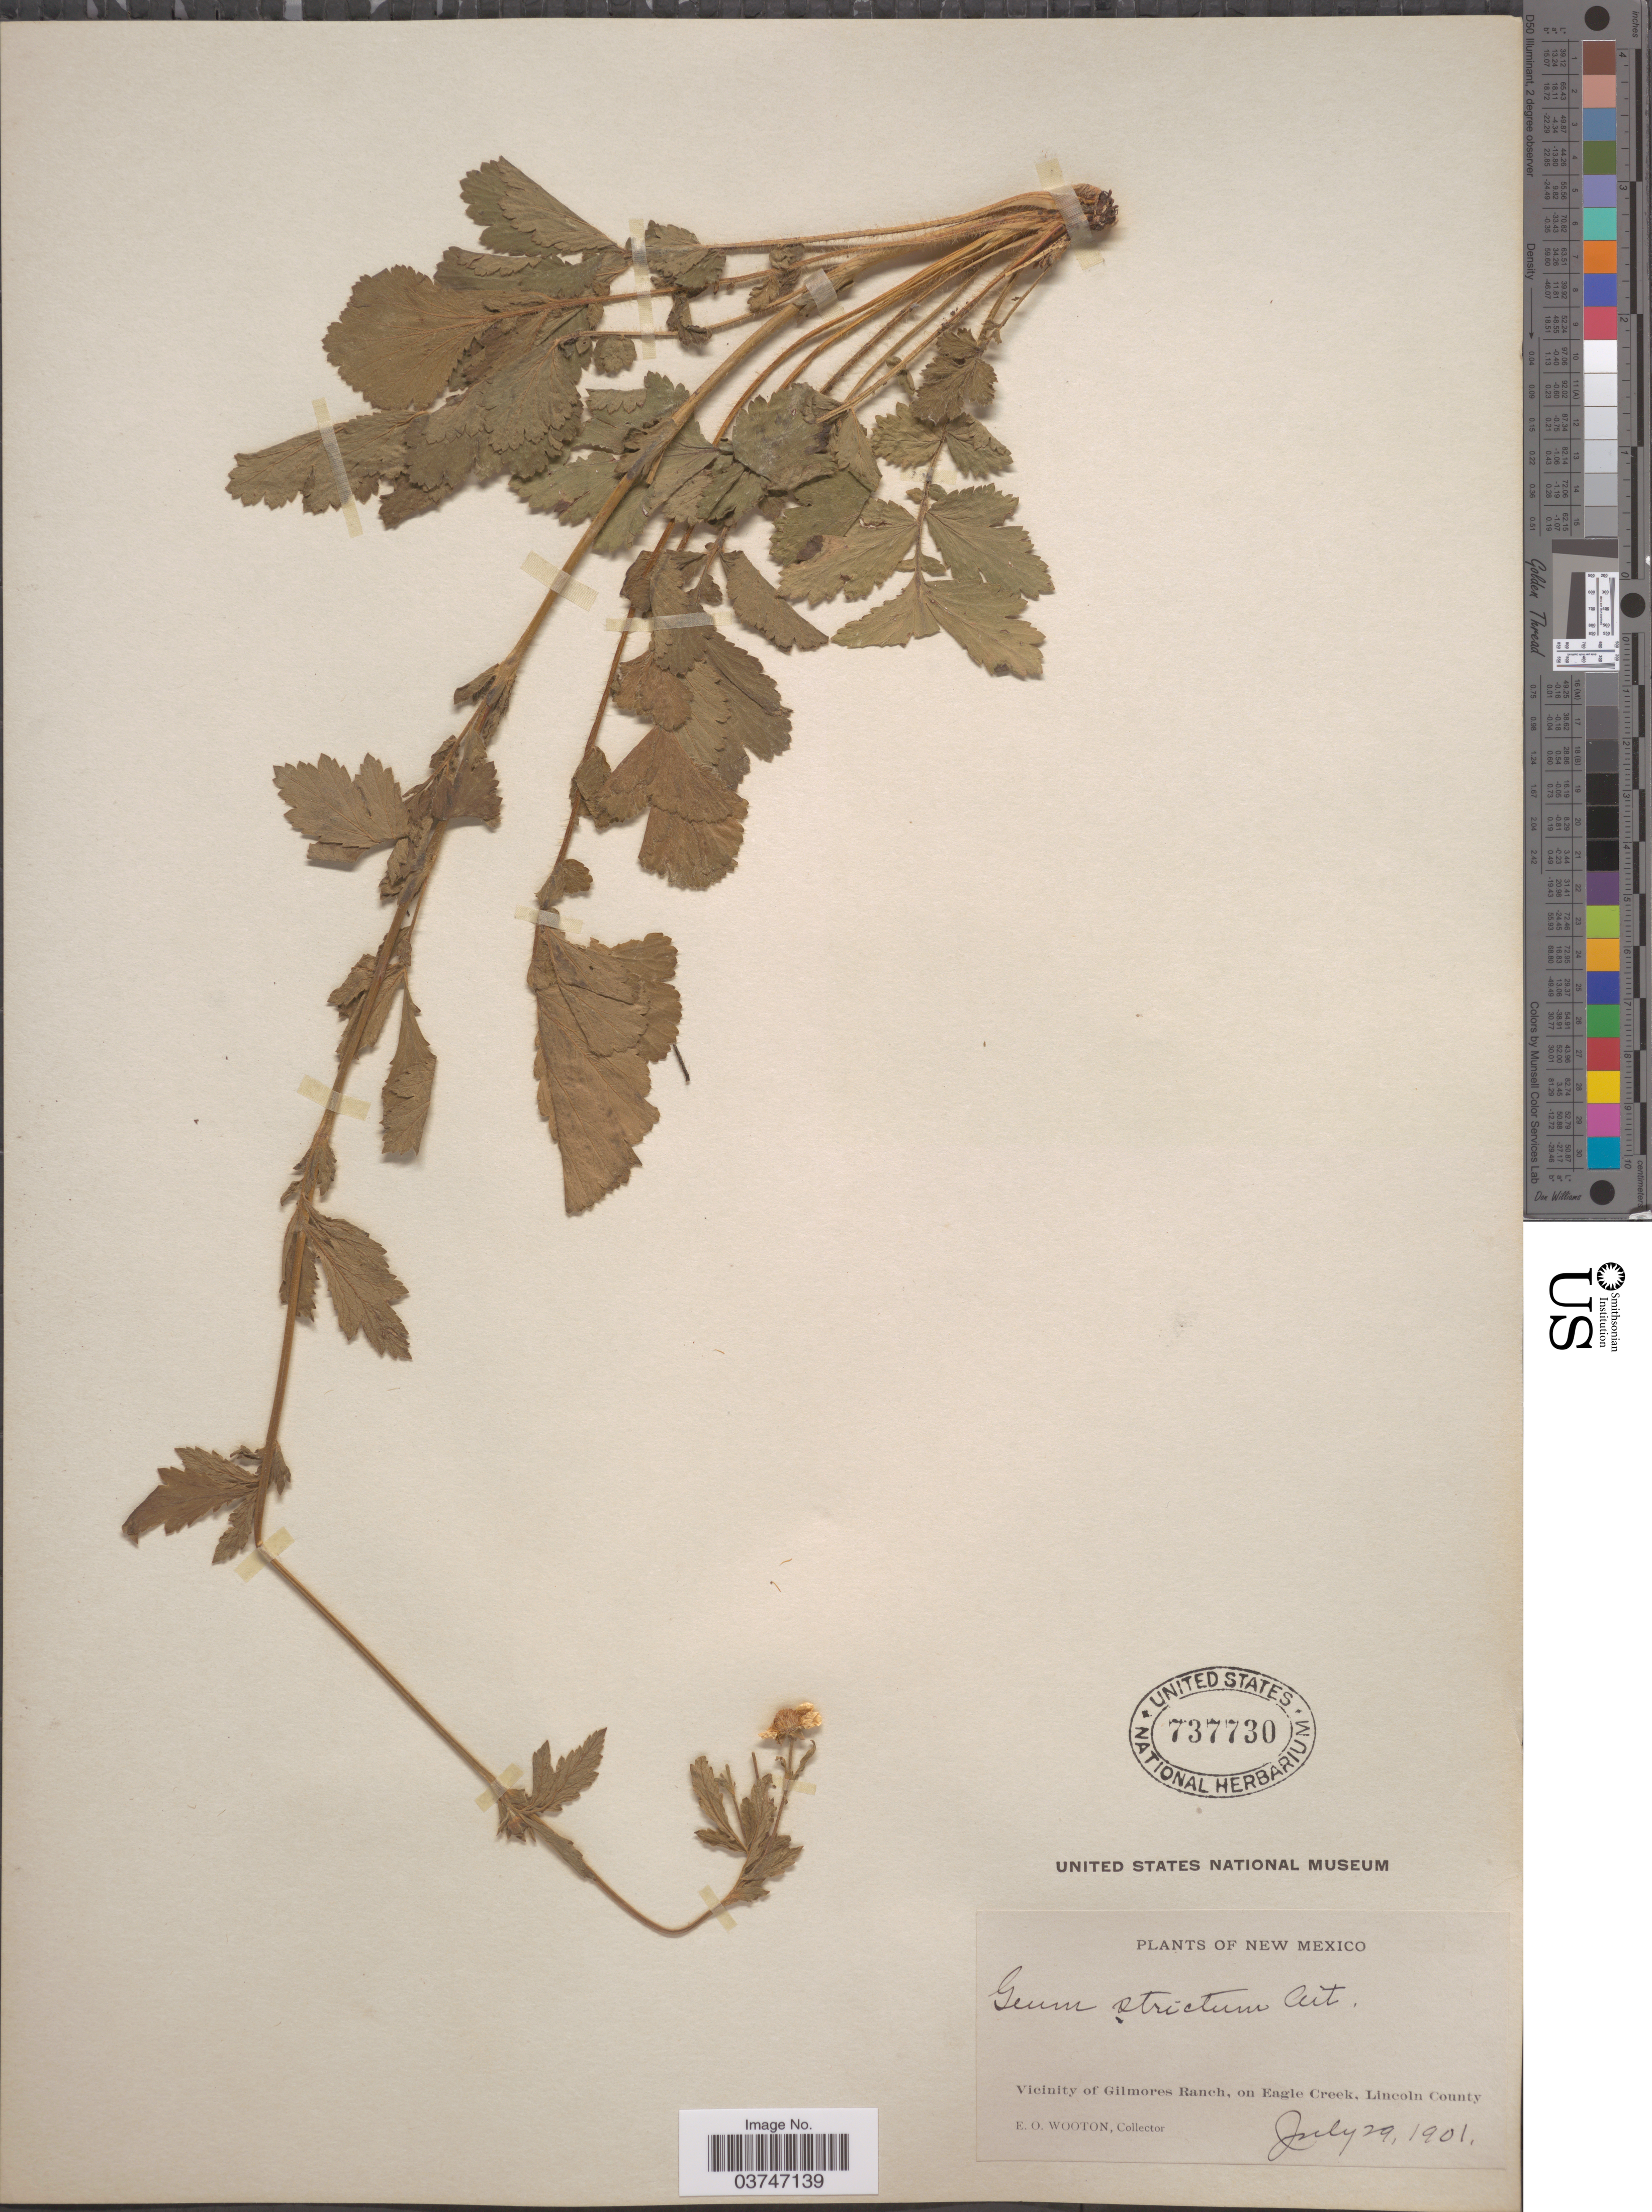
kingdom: Plantae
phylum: Tracheophyta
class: Magnoliopsida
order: Rosales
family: Rosaceae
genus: Geum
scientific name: Geum aleppicum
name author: Jacq.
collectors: E. O. Wooton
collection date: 1901-07-29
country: United States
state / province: New Mexico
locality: Vicinity of Gilmores Ranch, on Eagle Creek, Lincoln County.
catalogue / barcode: US 737730